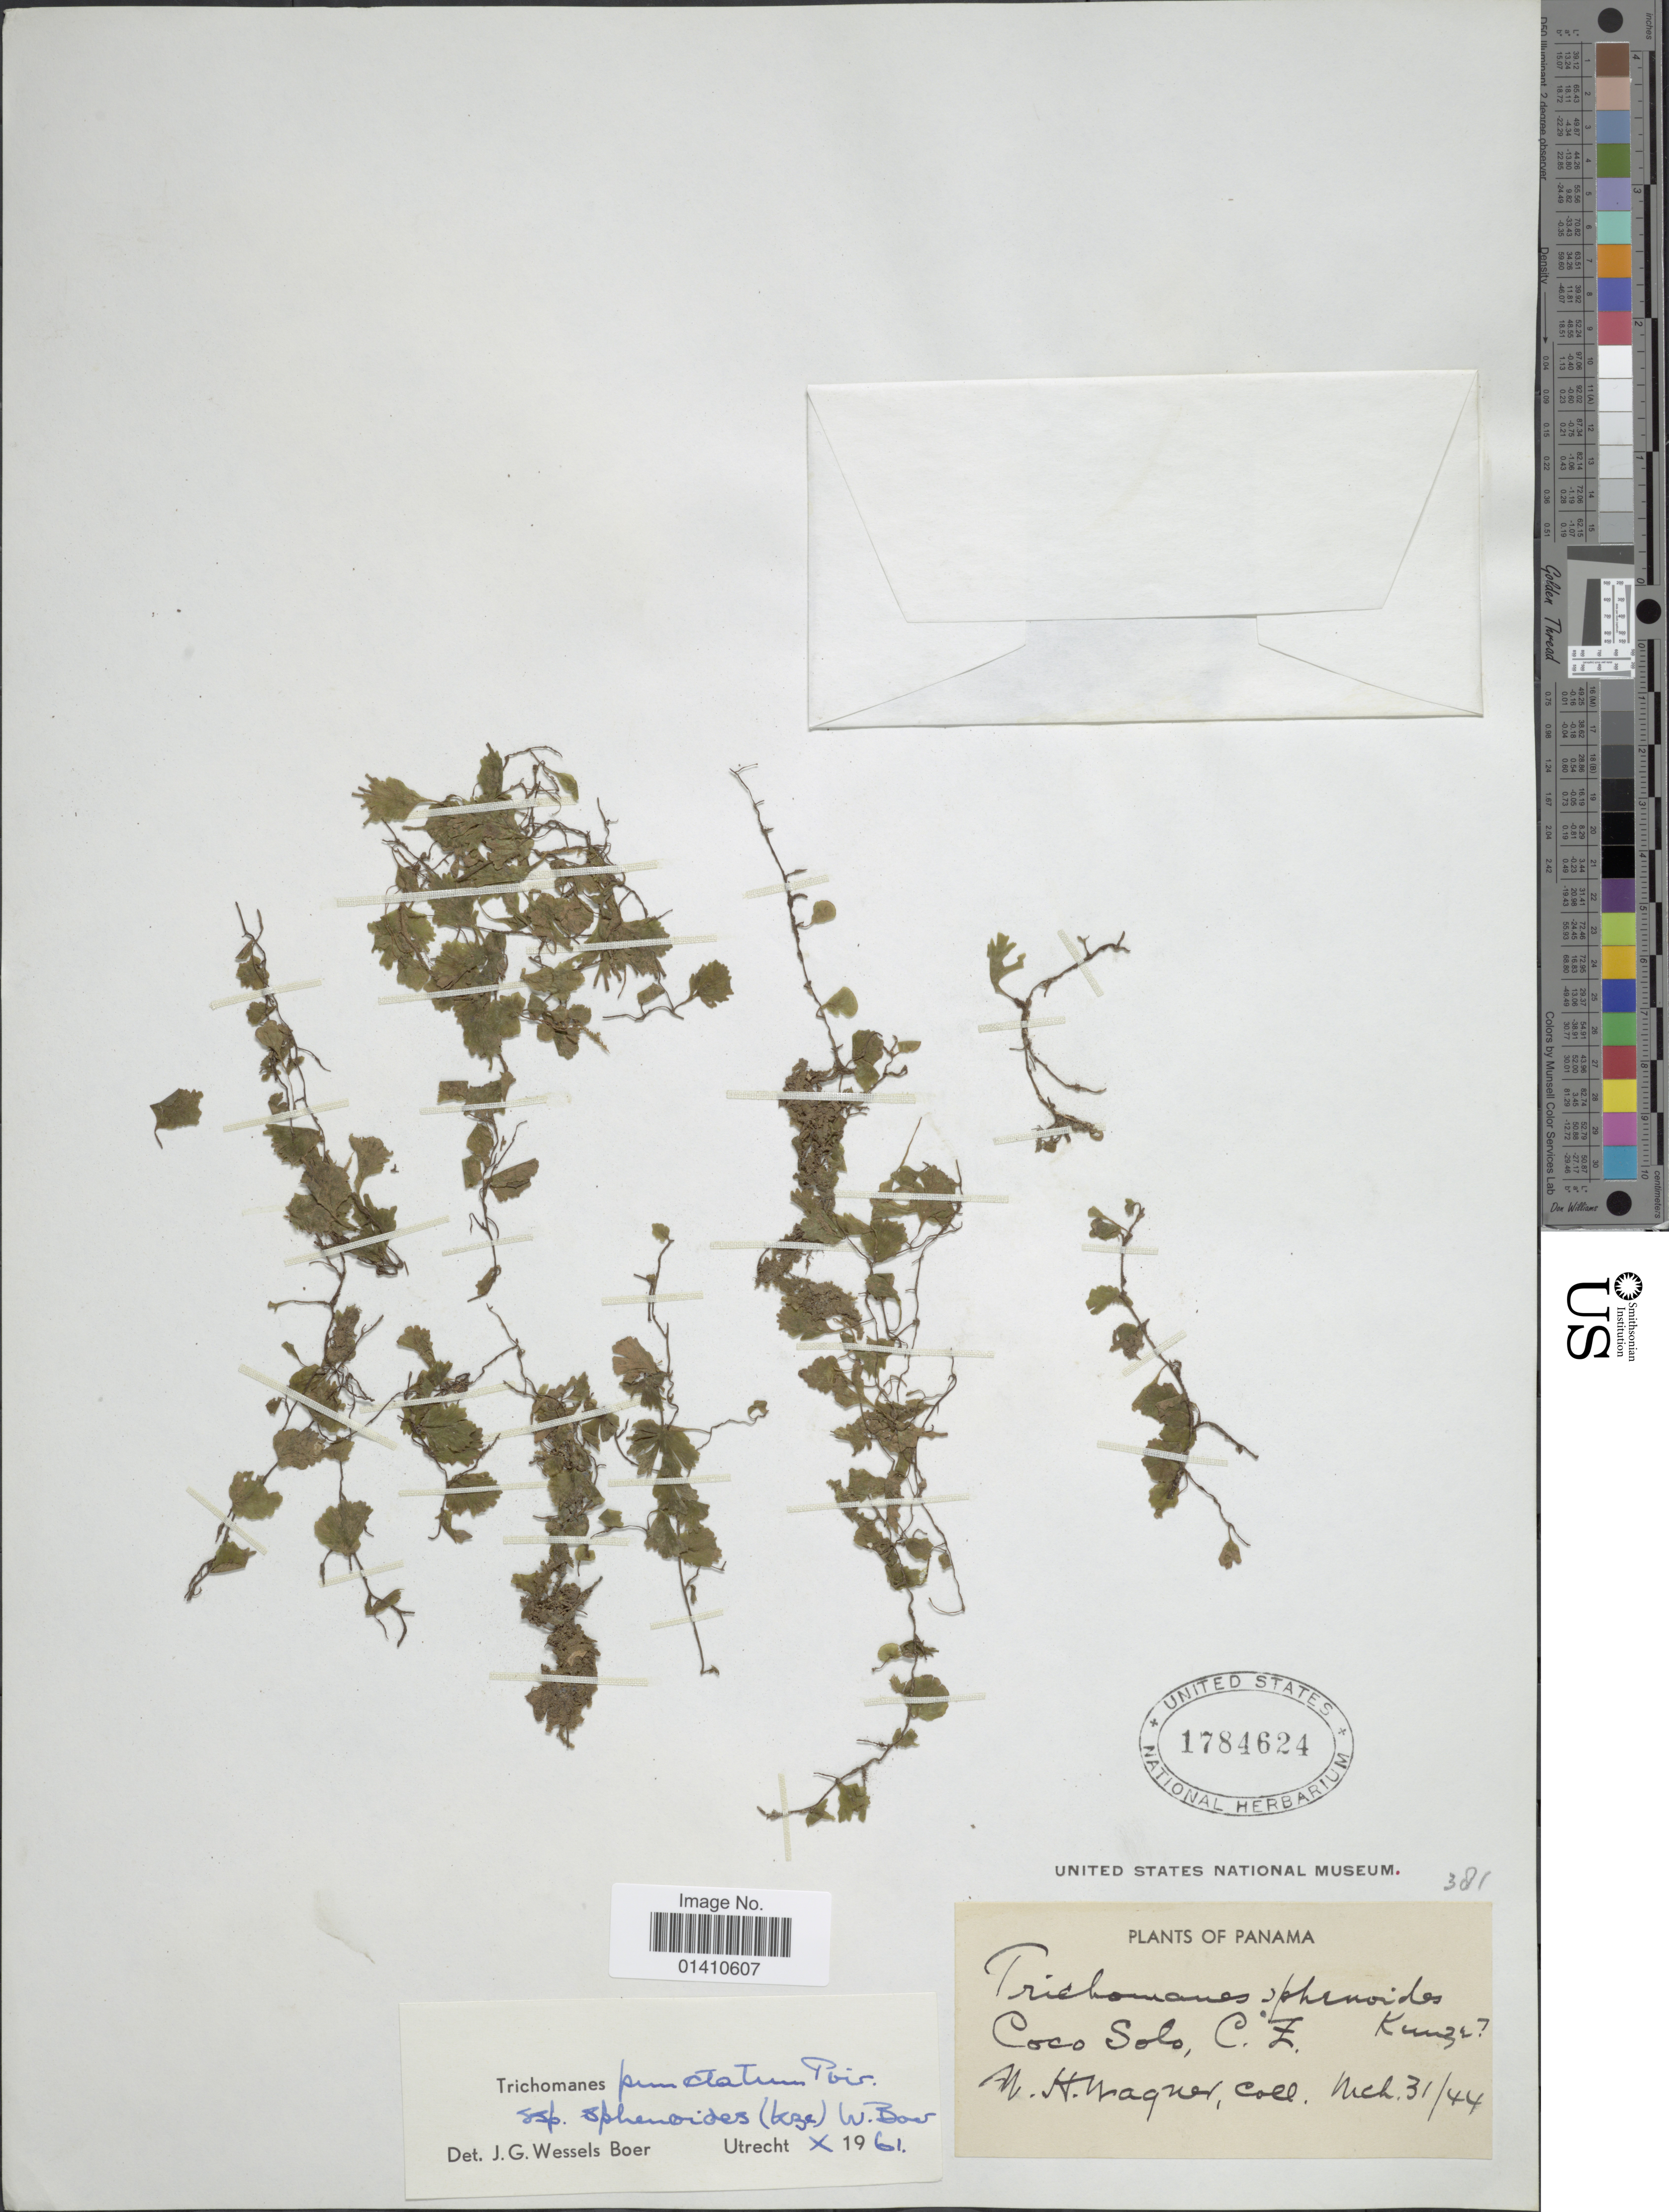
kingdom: Plantae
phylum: Tracheophyta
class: Polypodiopsida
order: Hymenophyllales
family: Hymenophyllaceae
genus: Didymoglossum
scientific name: Didymoglossum punctatum subsp. spheroides (Kunze) comb. nov., ined 2015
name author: (Kunze)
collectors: W. H. Wagner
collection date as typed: Transcribed d/m/y: 31/3/44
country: Panama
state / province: Colón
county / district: Canal Zone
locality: Coco Solo, C. L.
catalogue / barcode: US 1784624